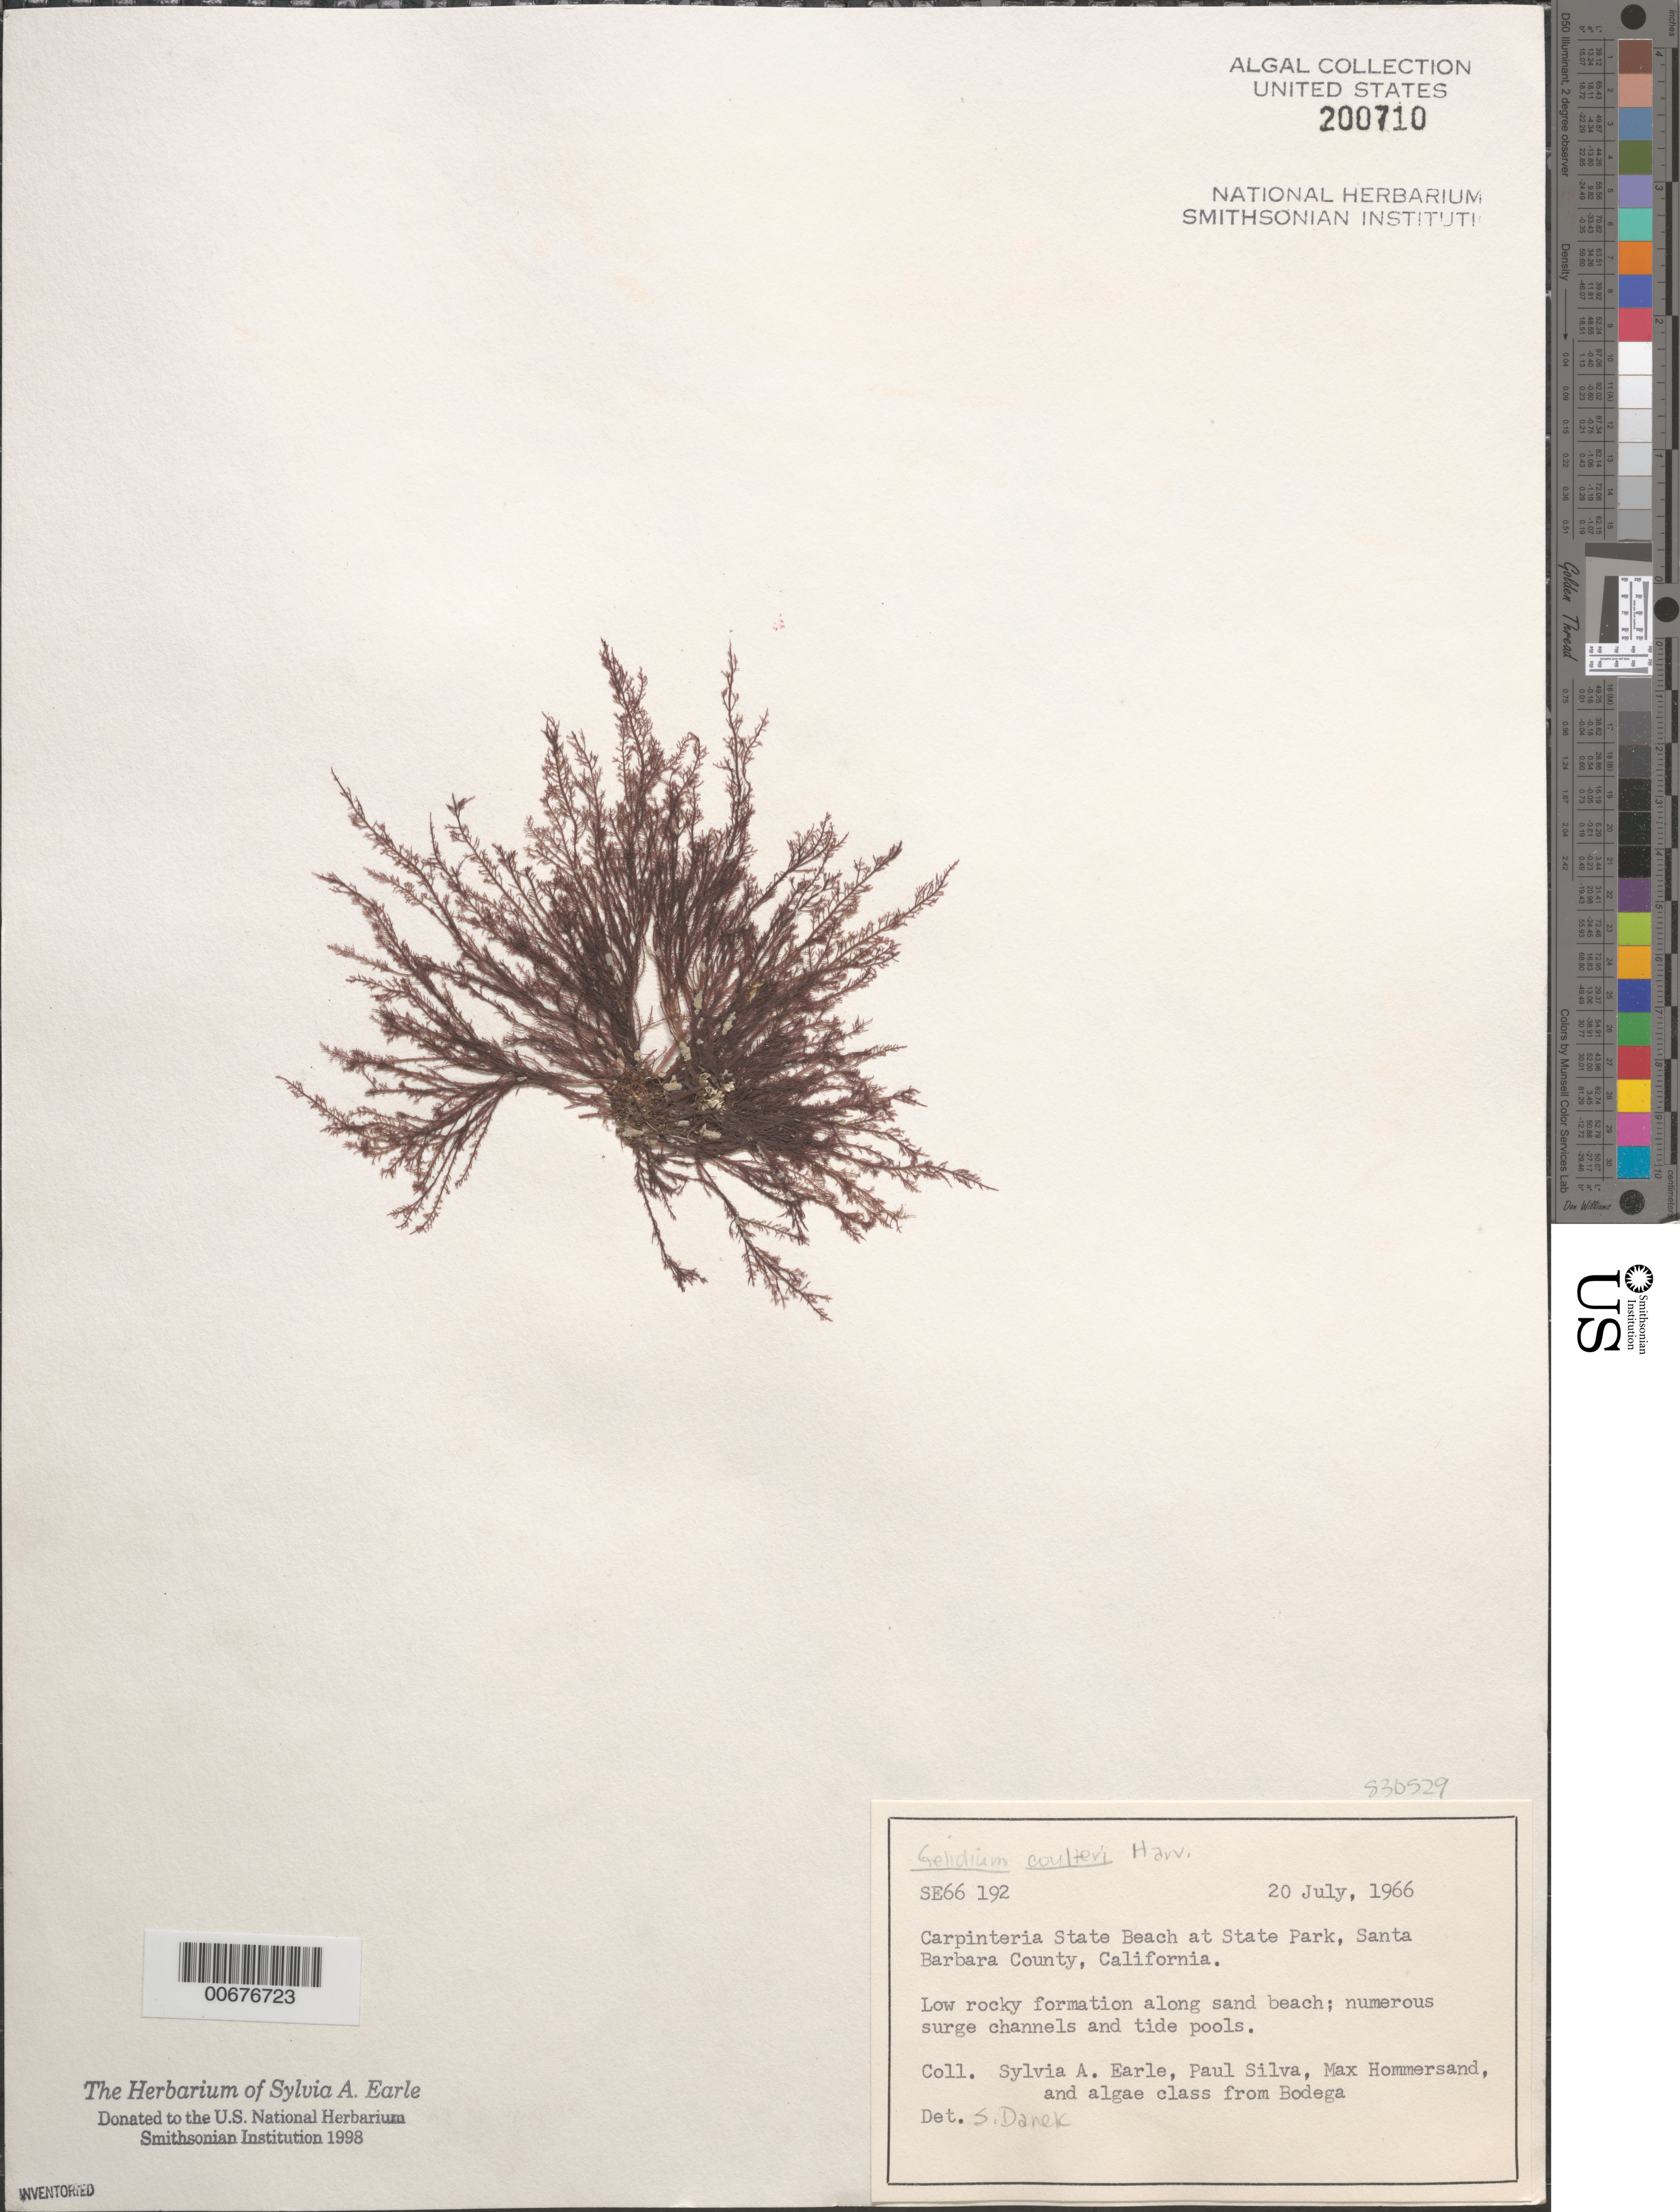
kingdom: Plantae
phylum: Rhodophyta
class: Florideophyceae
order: Gelidiales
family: Gelidiaceae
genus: Gelidium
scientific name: Gelidium coulteri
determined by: Danek, S. L.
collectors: S. A. Earle, P. C. Silva, M. H. Hommersand & Bodega Algae Class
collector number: SE 66192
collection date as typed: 20 Jul 1966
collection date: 1966-07-20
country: United States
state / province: California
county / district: Santa Barbara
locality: Carpinteria State Beach, State Park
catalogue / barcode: US 200710